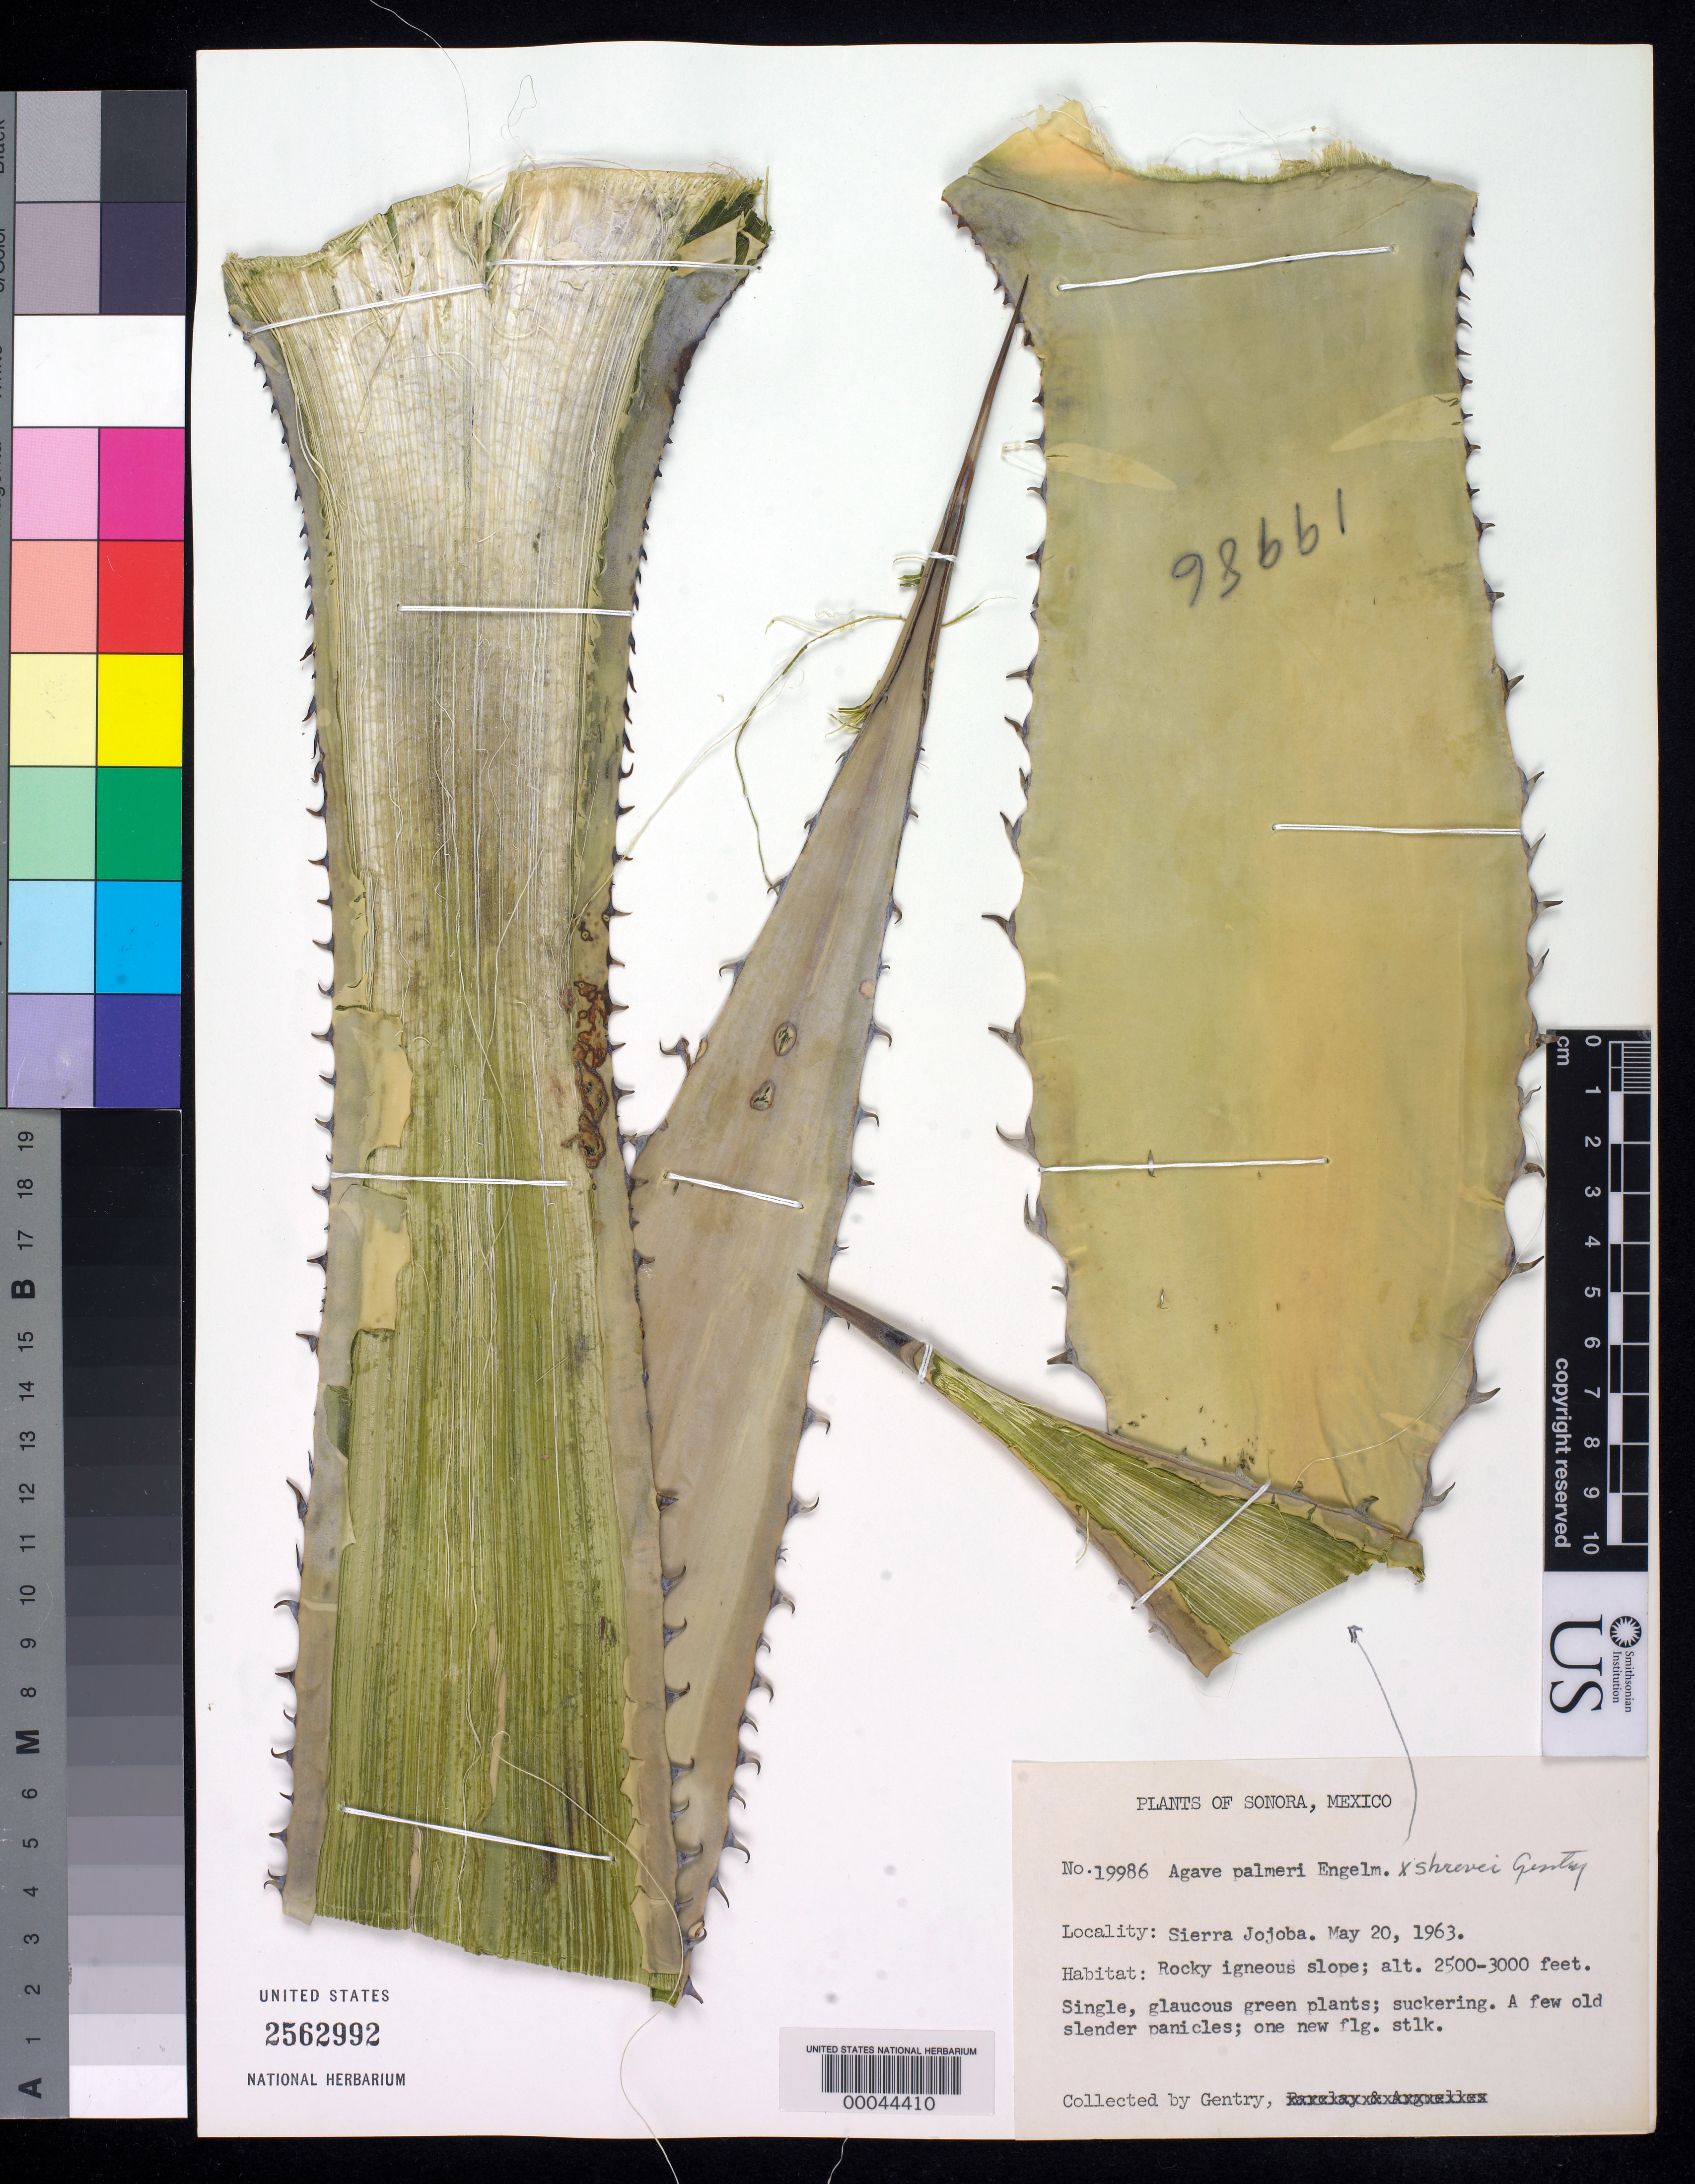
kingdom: Plantae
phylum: Tracheophyta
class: Liliopsida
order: Asparagales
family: Asparagaceae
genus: Agave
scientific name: Agave palmeri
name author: Engelm.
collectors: H. S. Gentry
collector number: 19987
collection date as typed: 20 May 1963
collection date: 1963-05-20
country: Mexico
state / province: Sonora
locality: Sierra jojoba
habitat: Rocky igneous slope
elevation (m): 762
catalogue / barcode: US 2562992